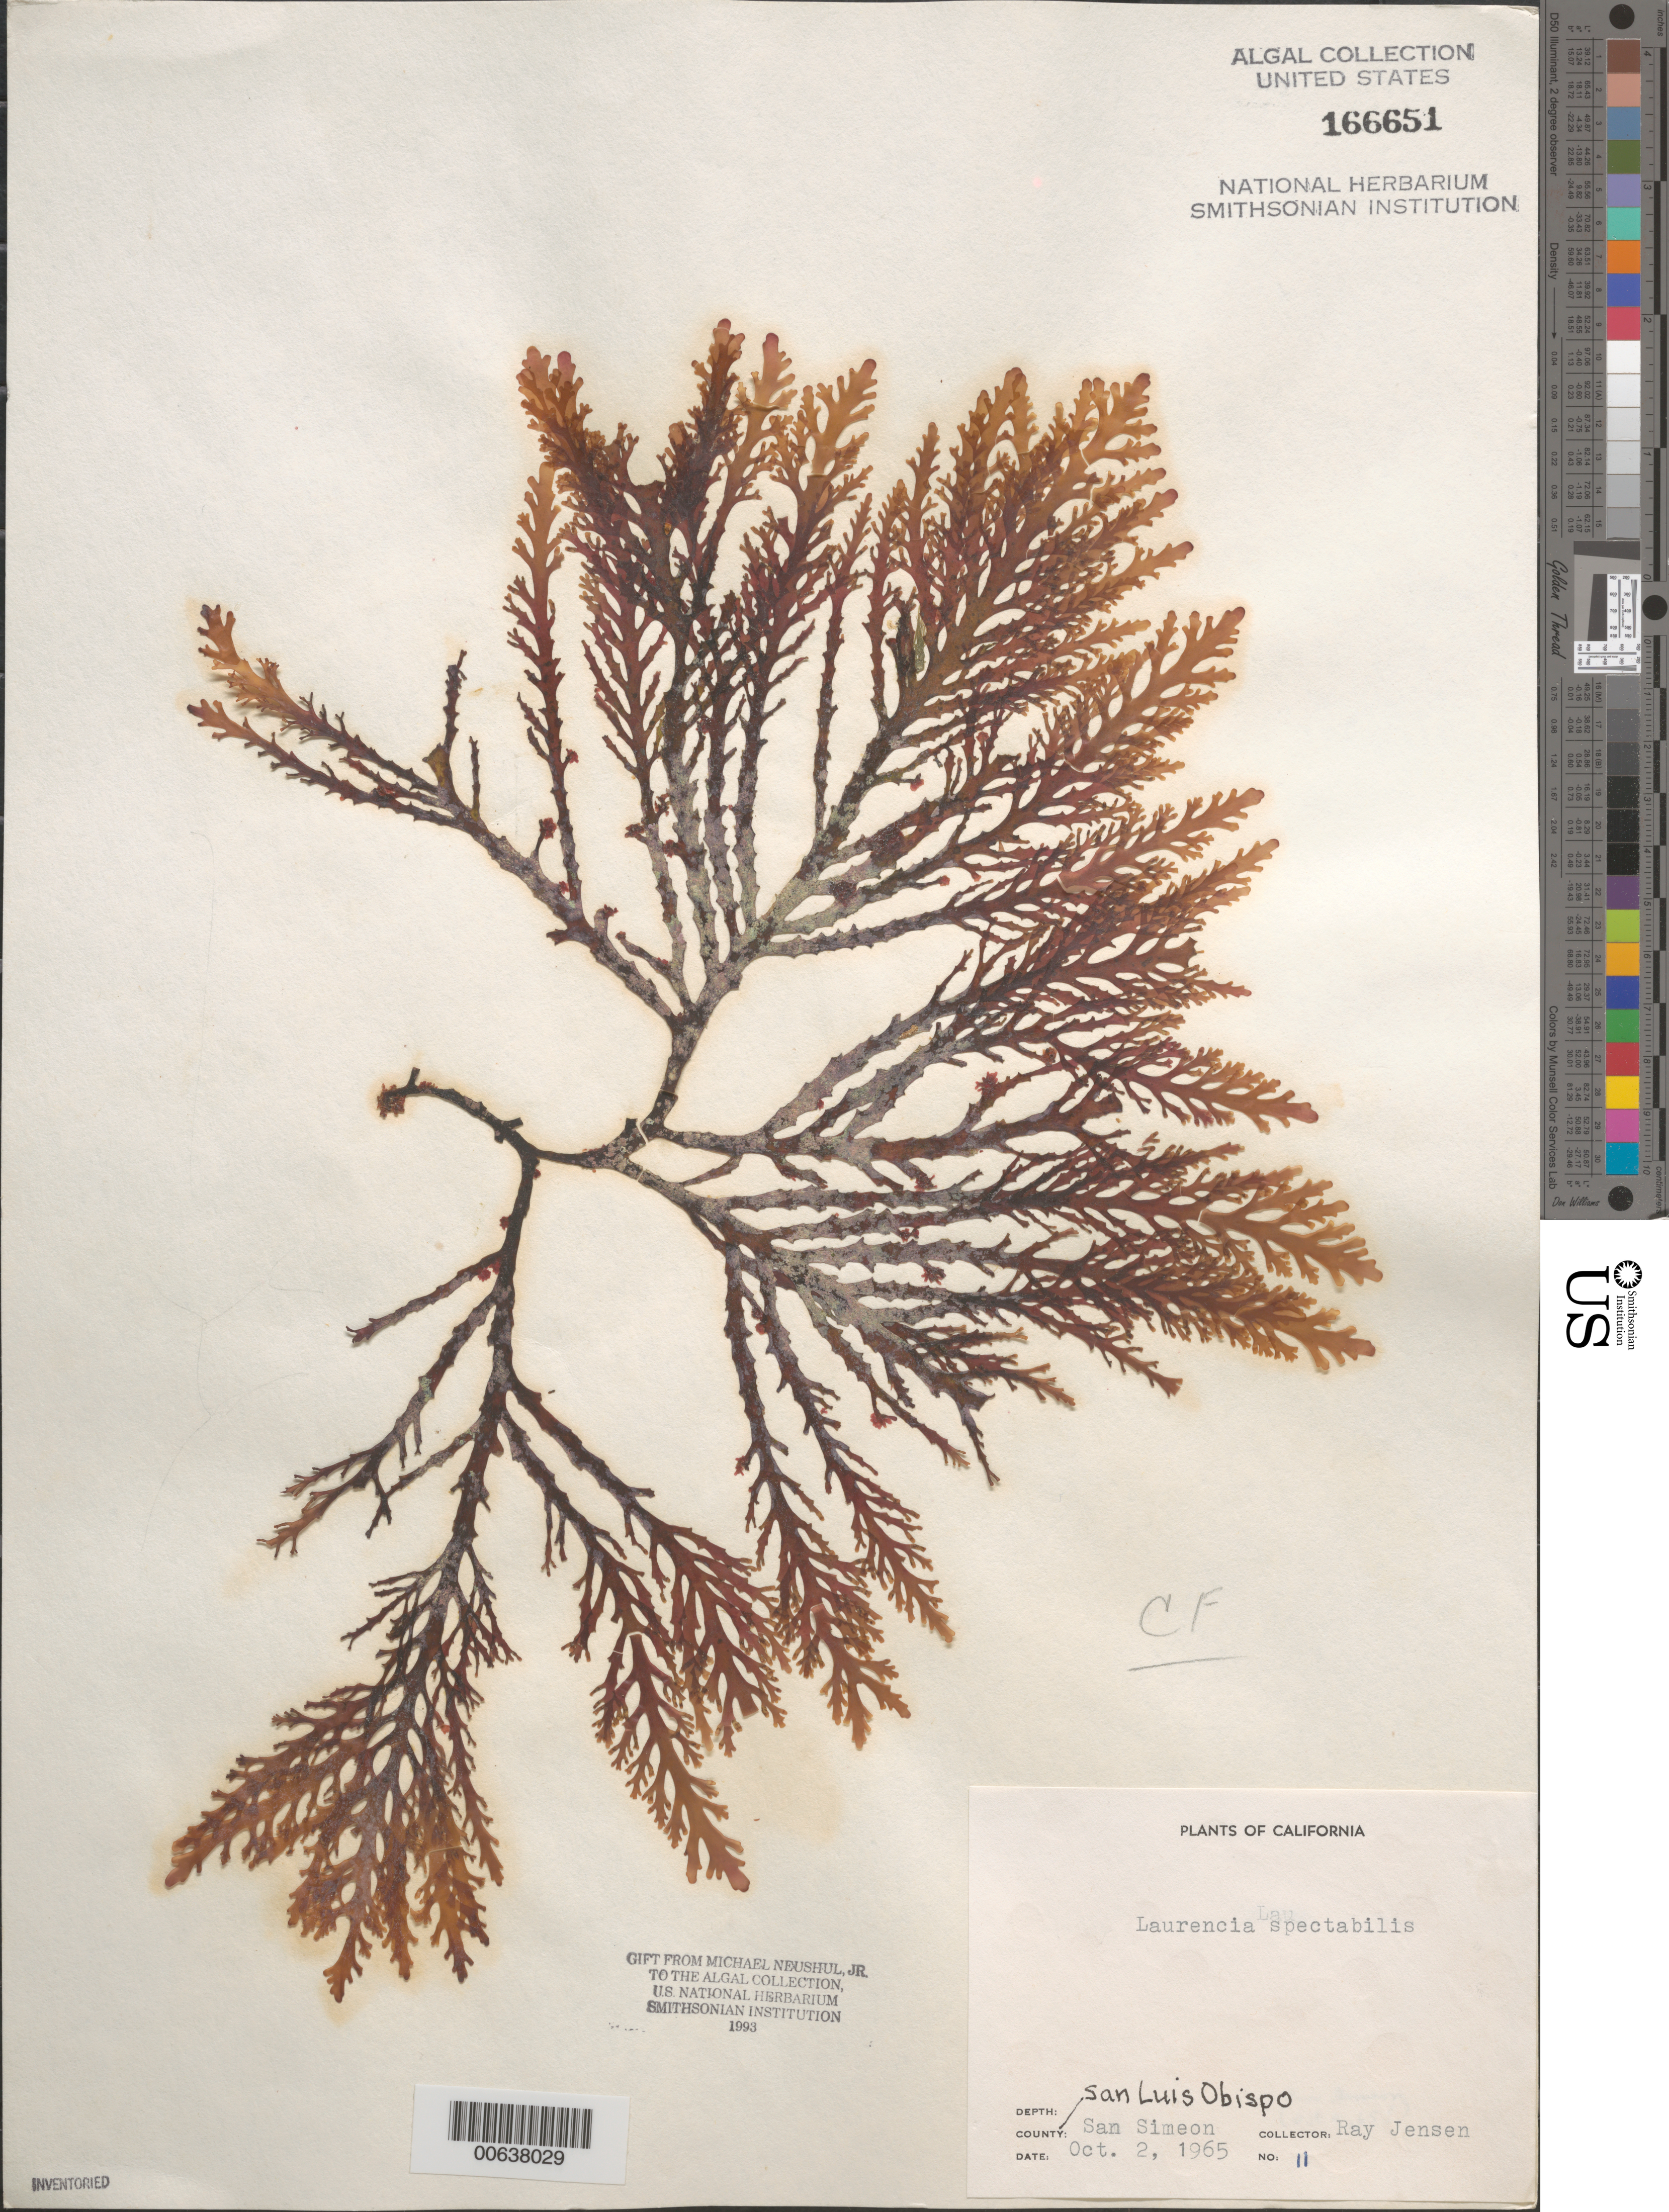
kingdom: Plantae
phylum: Rhodophyta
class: Florideophyceae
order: Ceramiales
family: Rhodomelaceae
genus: Osmundea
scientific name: Osmundea spectabilis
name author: (Postels & Rupr.) K.W. Nam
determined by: Algae name updating Project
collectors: R. Jensen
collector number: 11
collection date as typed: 02 Oct 1965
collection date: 1965-10-02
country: United States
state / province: California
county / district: San Luis Obispo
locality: San Simeon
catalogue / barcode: US 166651